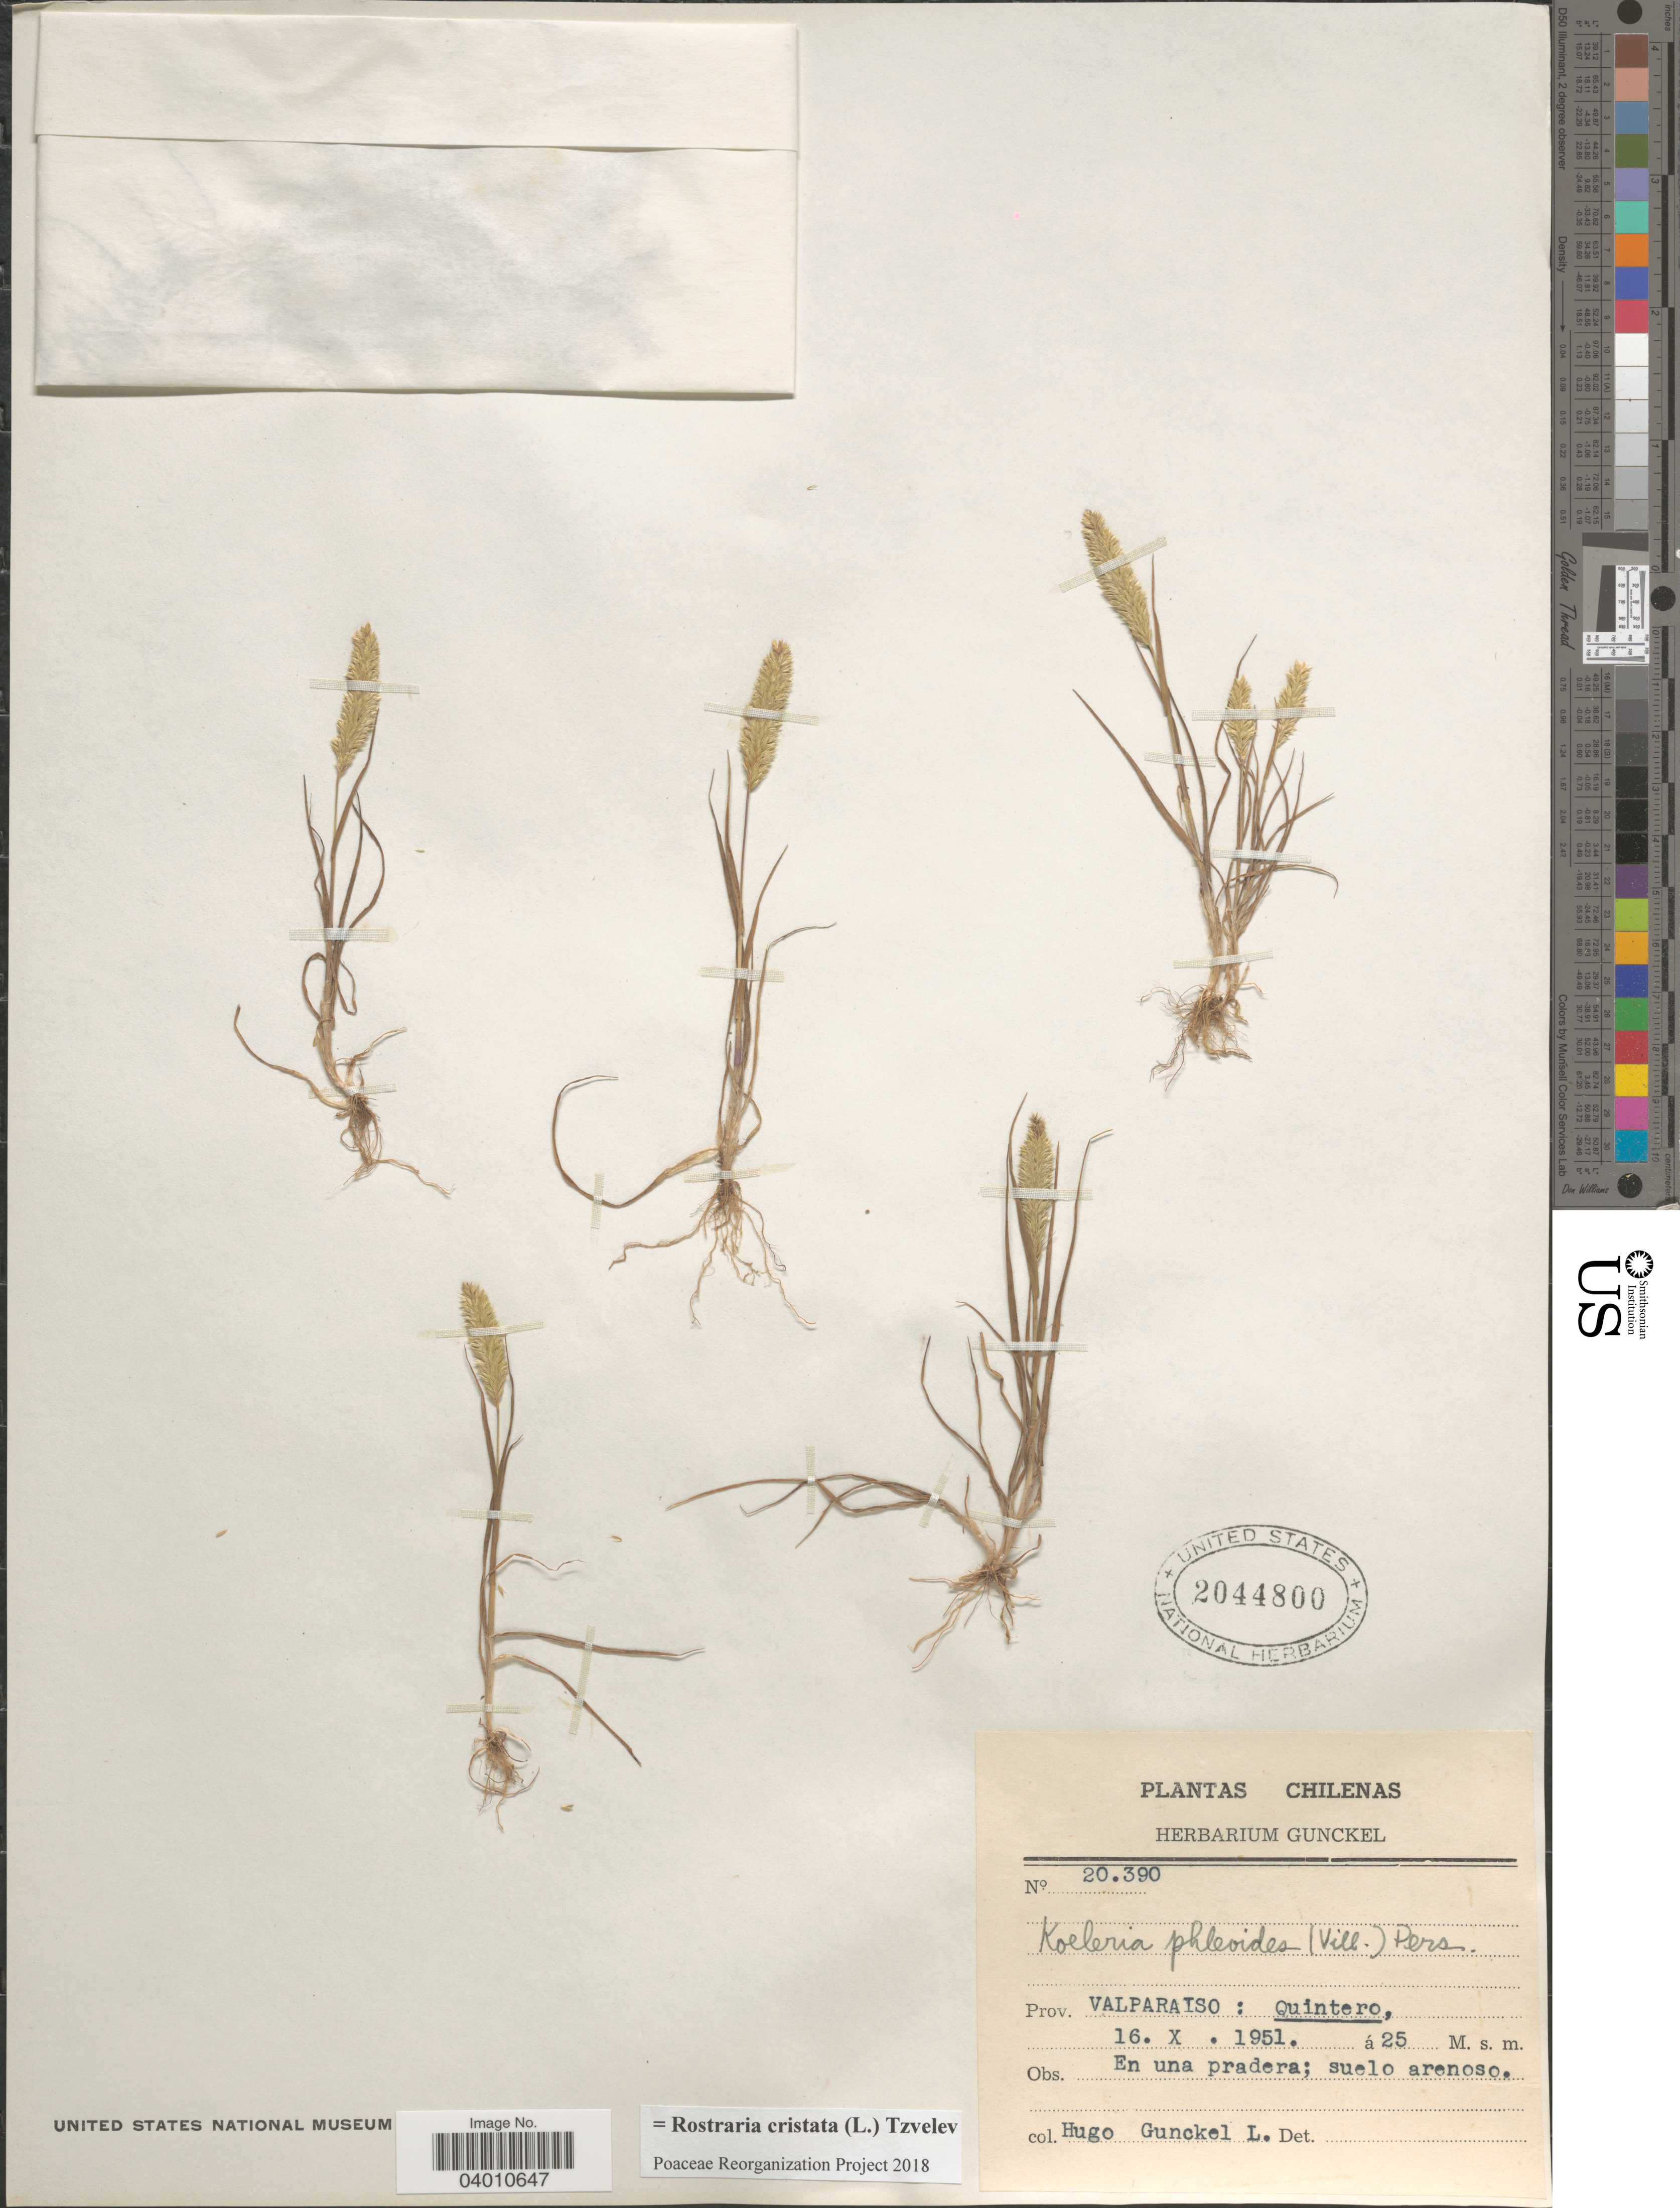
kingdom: Plantae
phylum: Tracheophyta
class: Liliopsida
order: Poales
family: Poaceae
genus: Rostraria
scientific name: Rostraria cristata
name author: (L.) Tzvelev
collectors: H. Gunckel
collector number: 20390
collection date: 1951-10-16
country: Chile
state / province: Valparaíso (V)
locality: Quintero.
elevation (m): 25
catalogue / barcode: US 2044800